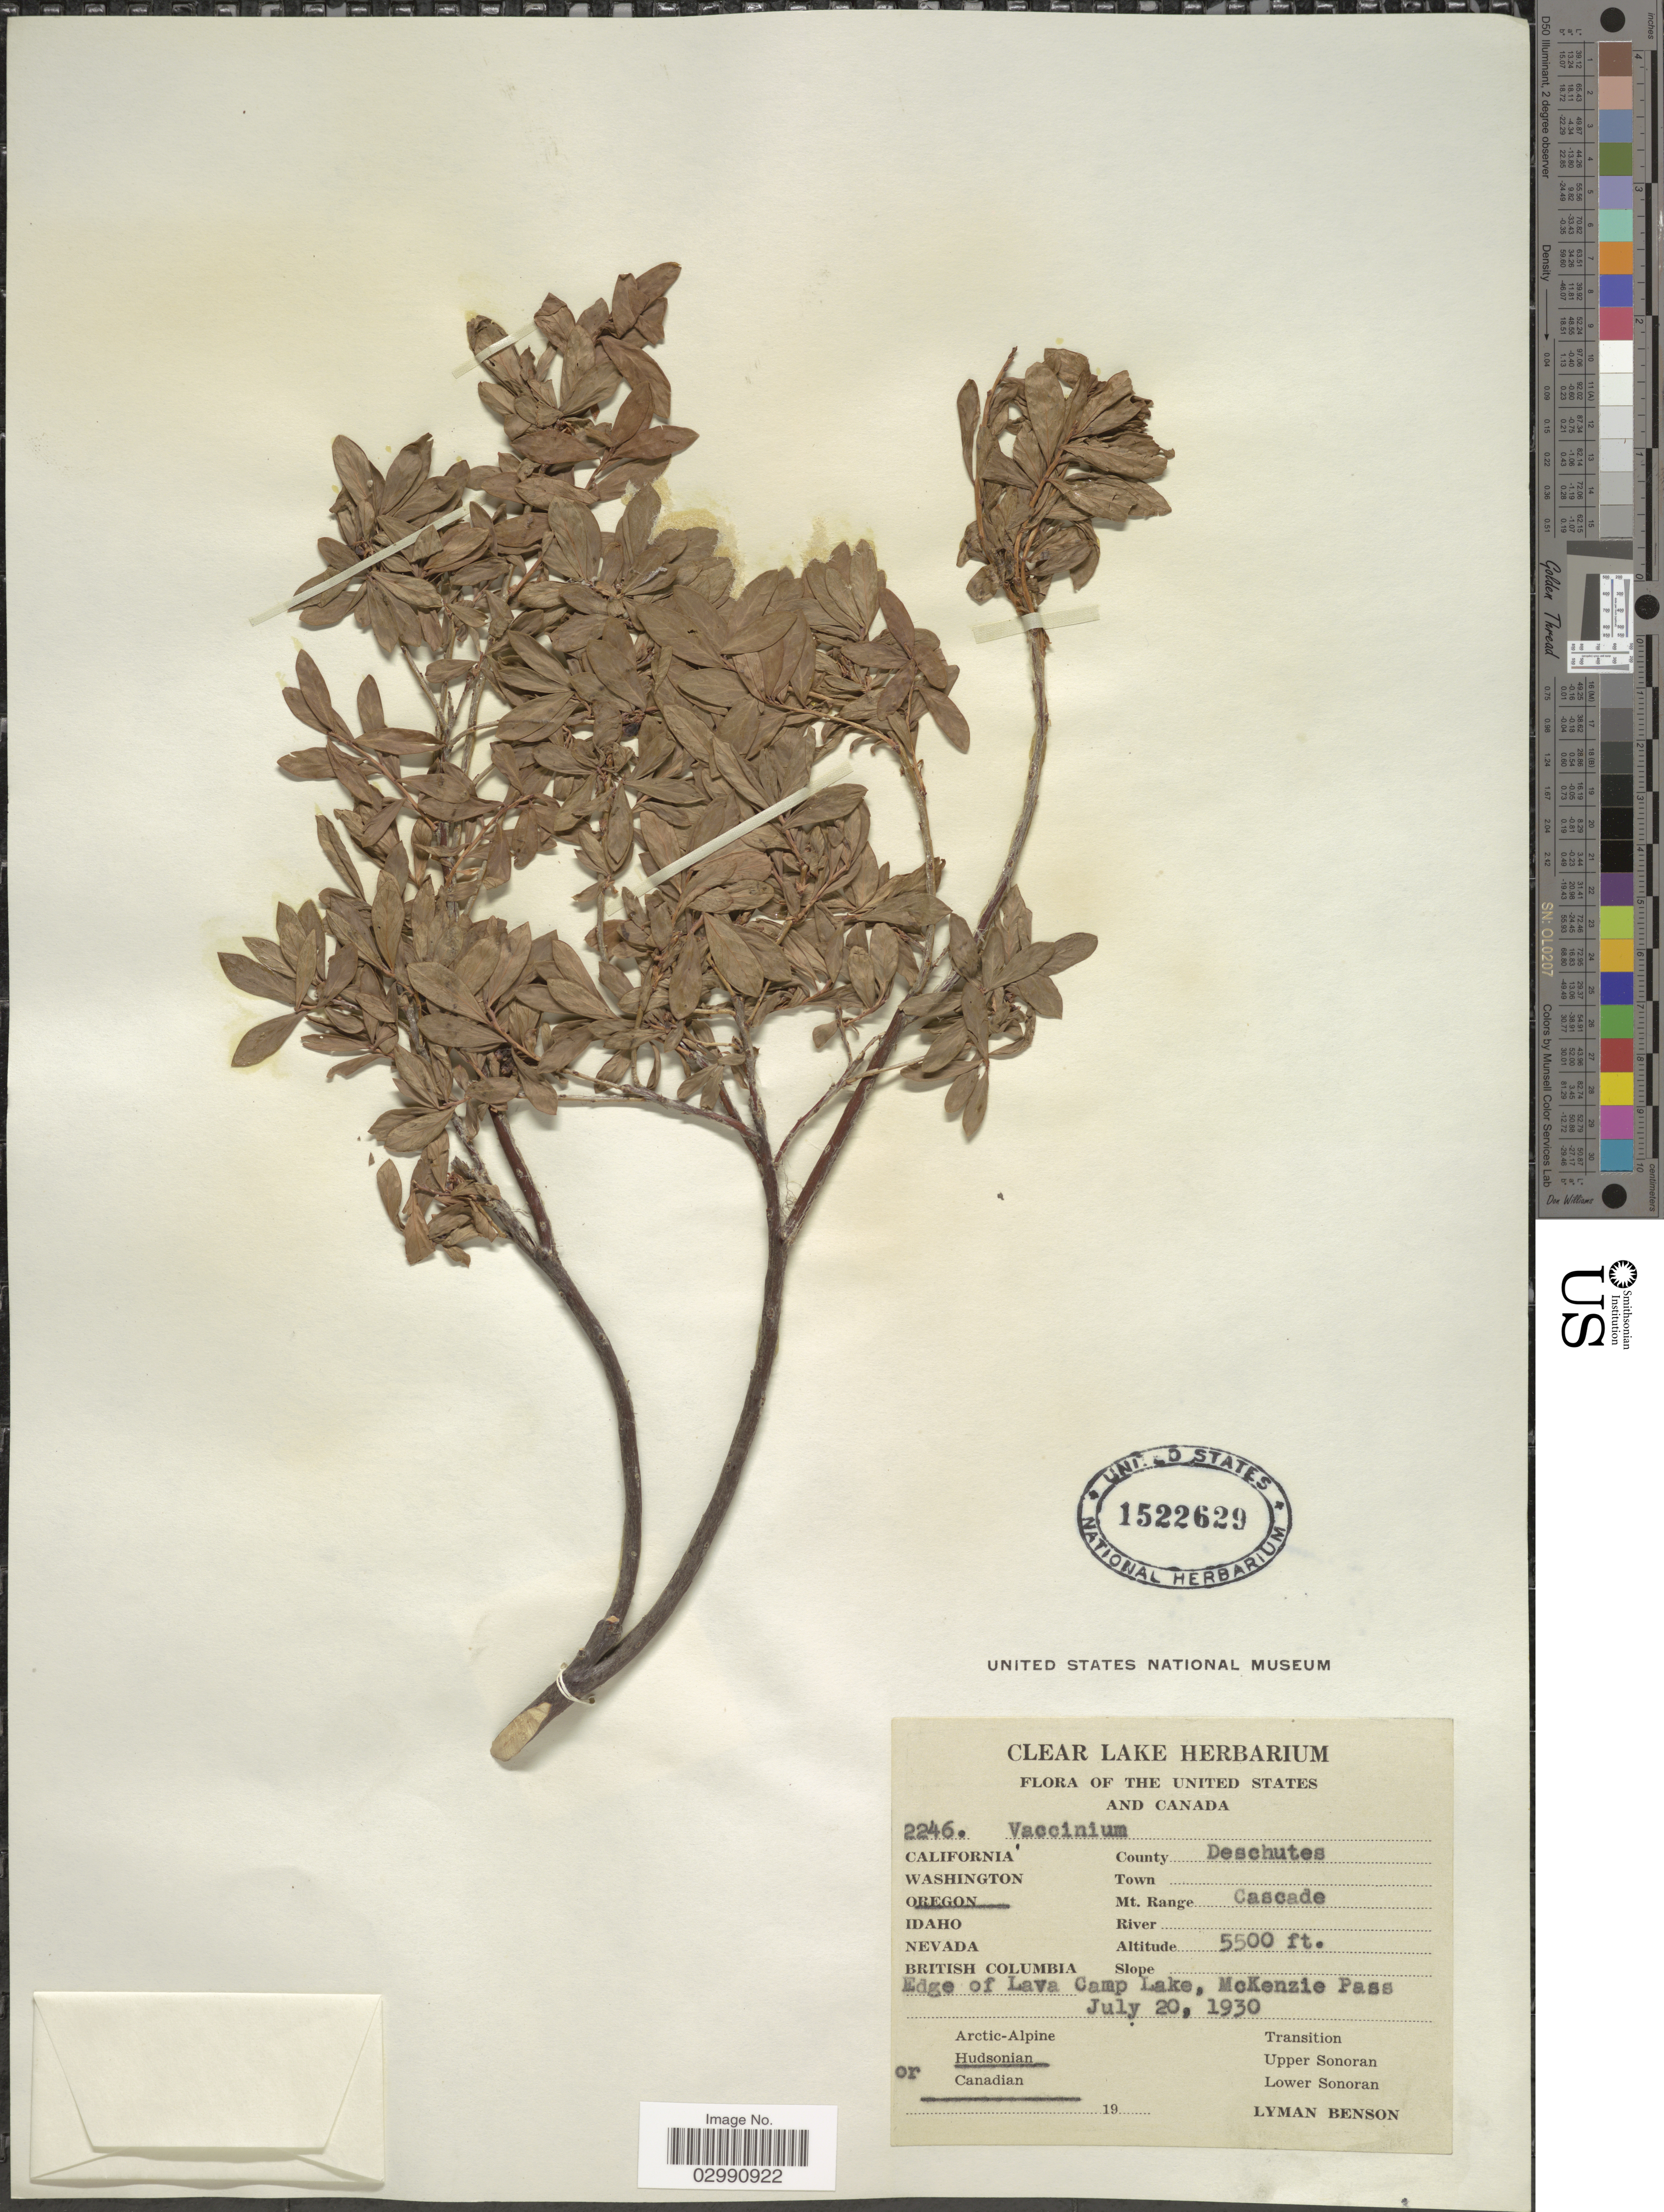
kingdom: Plantae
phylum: Tracheophyta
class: Magnoliopsida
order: Ericales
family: Ericaceae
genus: Vaccinium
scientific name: Vaccinium sp.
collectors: L. D. Benson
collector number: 2246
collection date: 1930-07-20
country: United States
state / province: Oregon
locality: County Deschutes. Mt. Range Cascade. Edge of Lava Camp Lake, McKenzie Pass.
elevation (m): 1676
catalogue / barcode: US 1522629